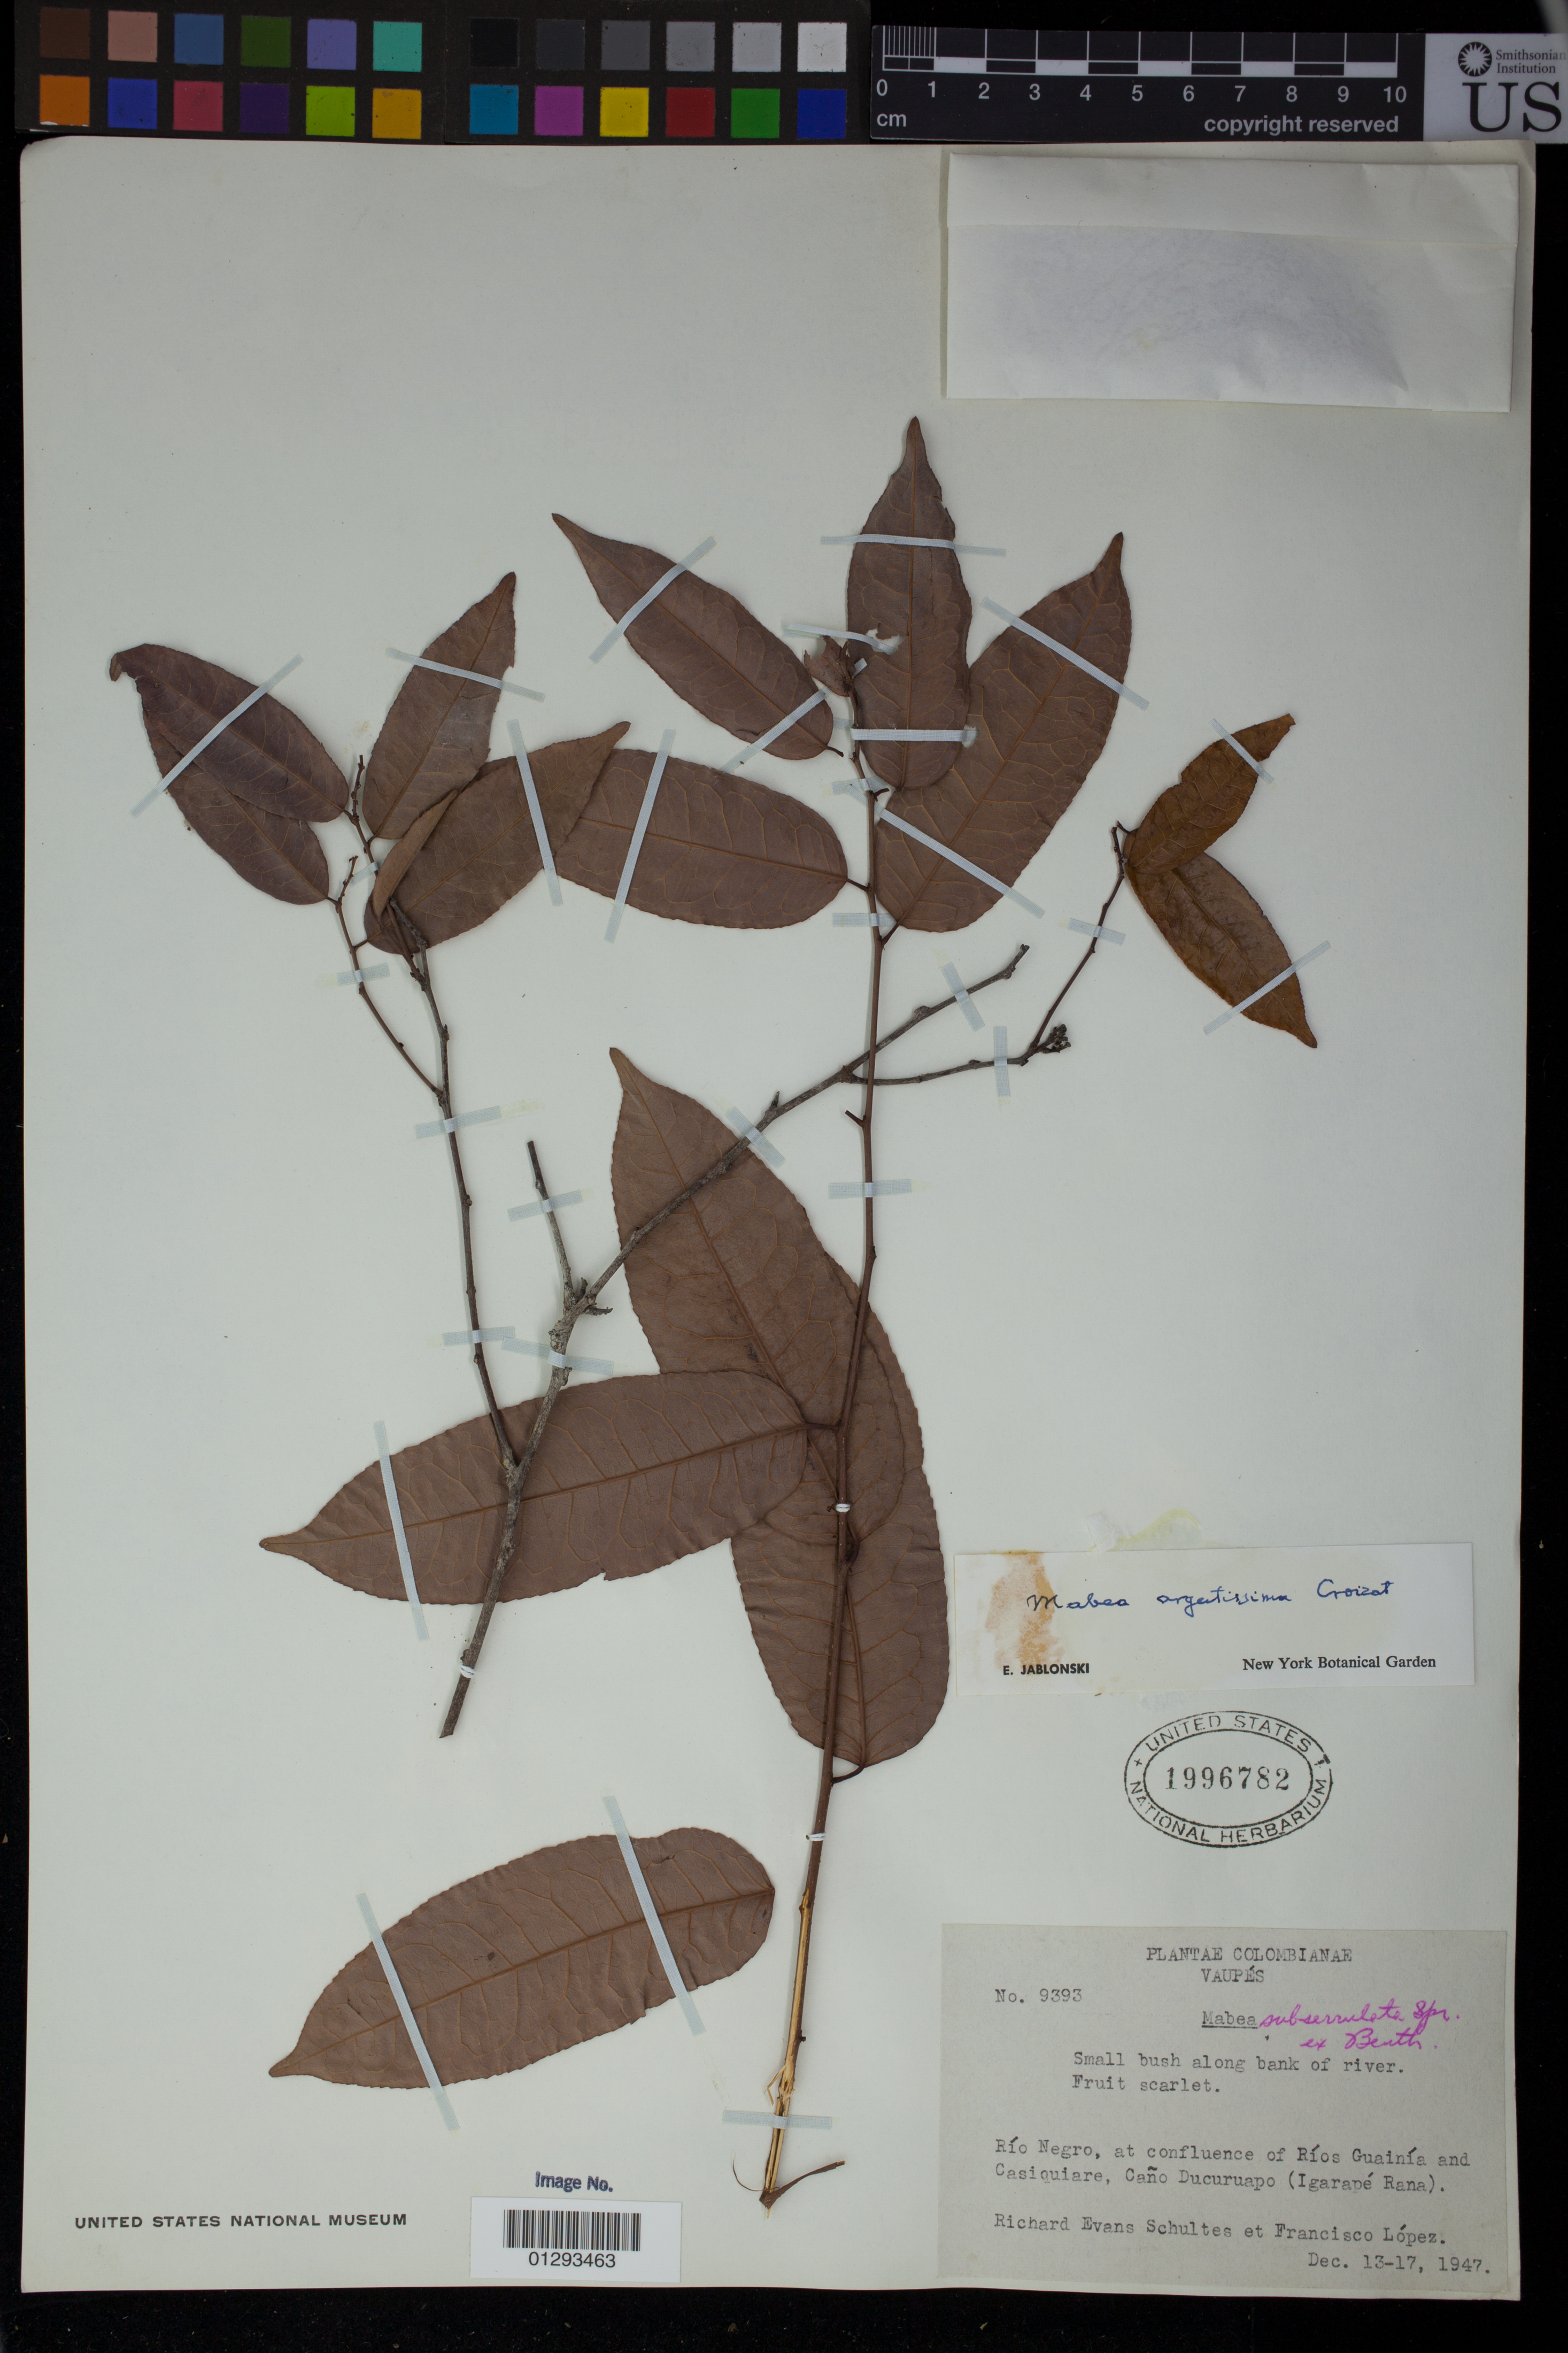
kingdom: Plantae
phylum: Tracheophyta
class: Magnoliopsida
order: Malpighiales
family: Euphorbiaceae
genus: Mabea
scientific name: Mabea subsessilis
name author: Pax & K. Hoffm.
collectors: R. E. Schultes & F. Lopéz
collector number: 9393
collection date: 1947-12-13/1947-12-17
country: Colombia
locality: Rio Negro, at confluence of Rios Guainia and Casiquiare, Cano Ducuruapo (Igarape Rana).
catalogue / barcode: US 1996782